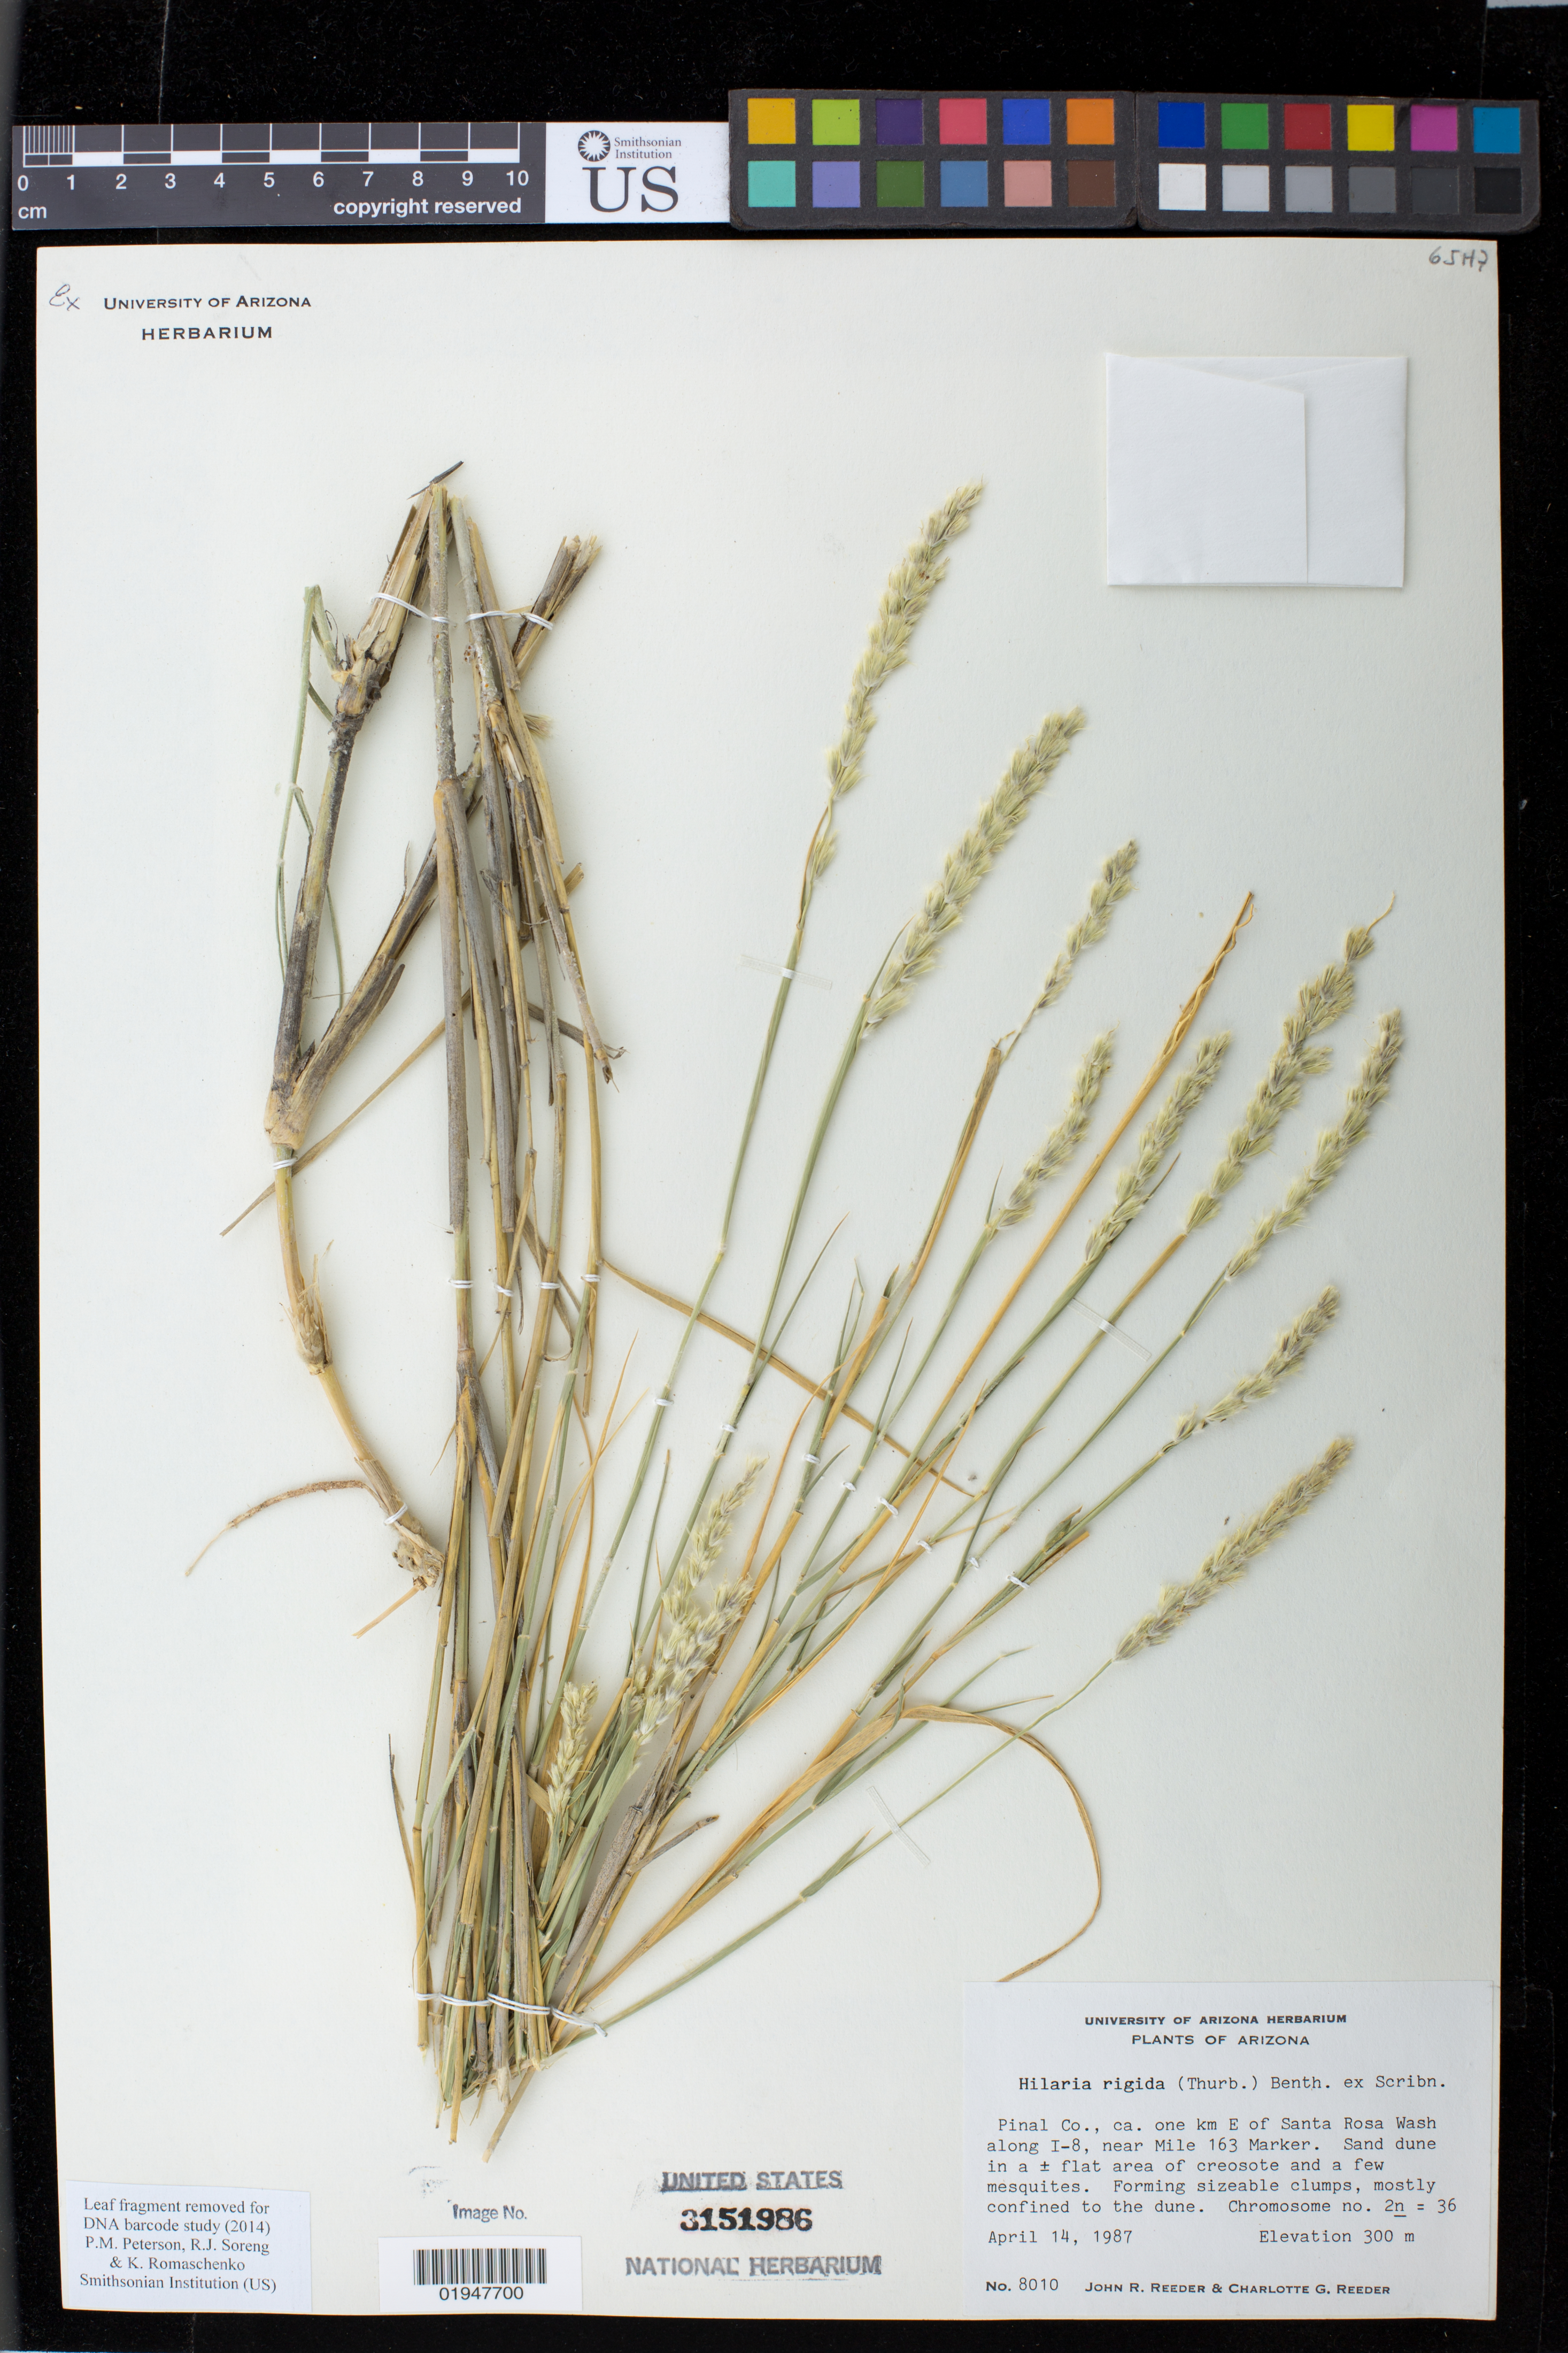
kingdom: Plantae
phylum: Tracheophyta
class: Liliopsida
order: Poales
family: Poaceae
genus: Hilaria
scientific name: Hilaria rigida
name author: (Thurb.) Benth. ex Scribn.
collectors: J. R. Reeder & C. G. Reeder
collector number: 8010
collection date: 1987-04-14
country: United States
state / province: Arizona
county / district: Pinal County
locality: ca. one km. E of Santa Rosa Wash along I-8, near Mile 163 Marker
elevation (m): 300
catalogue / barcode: US 3151986